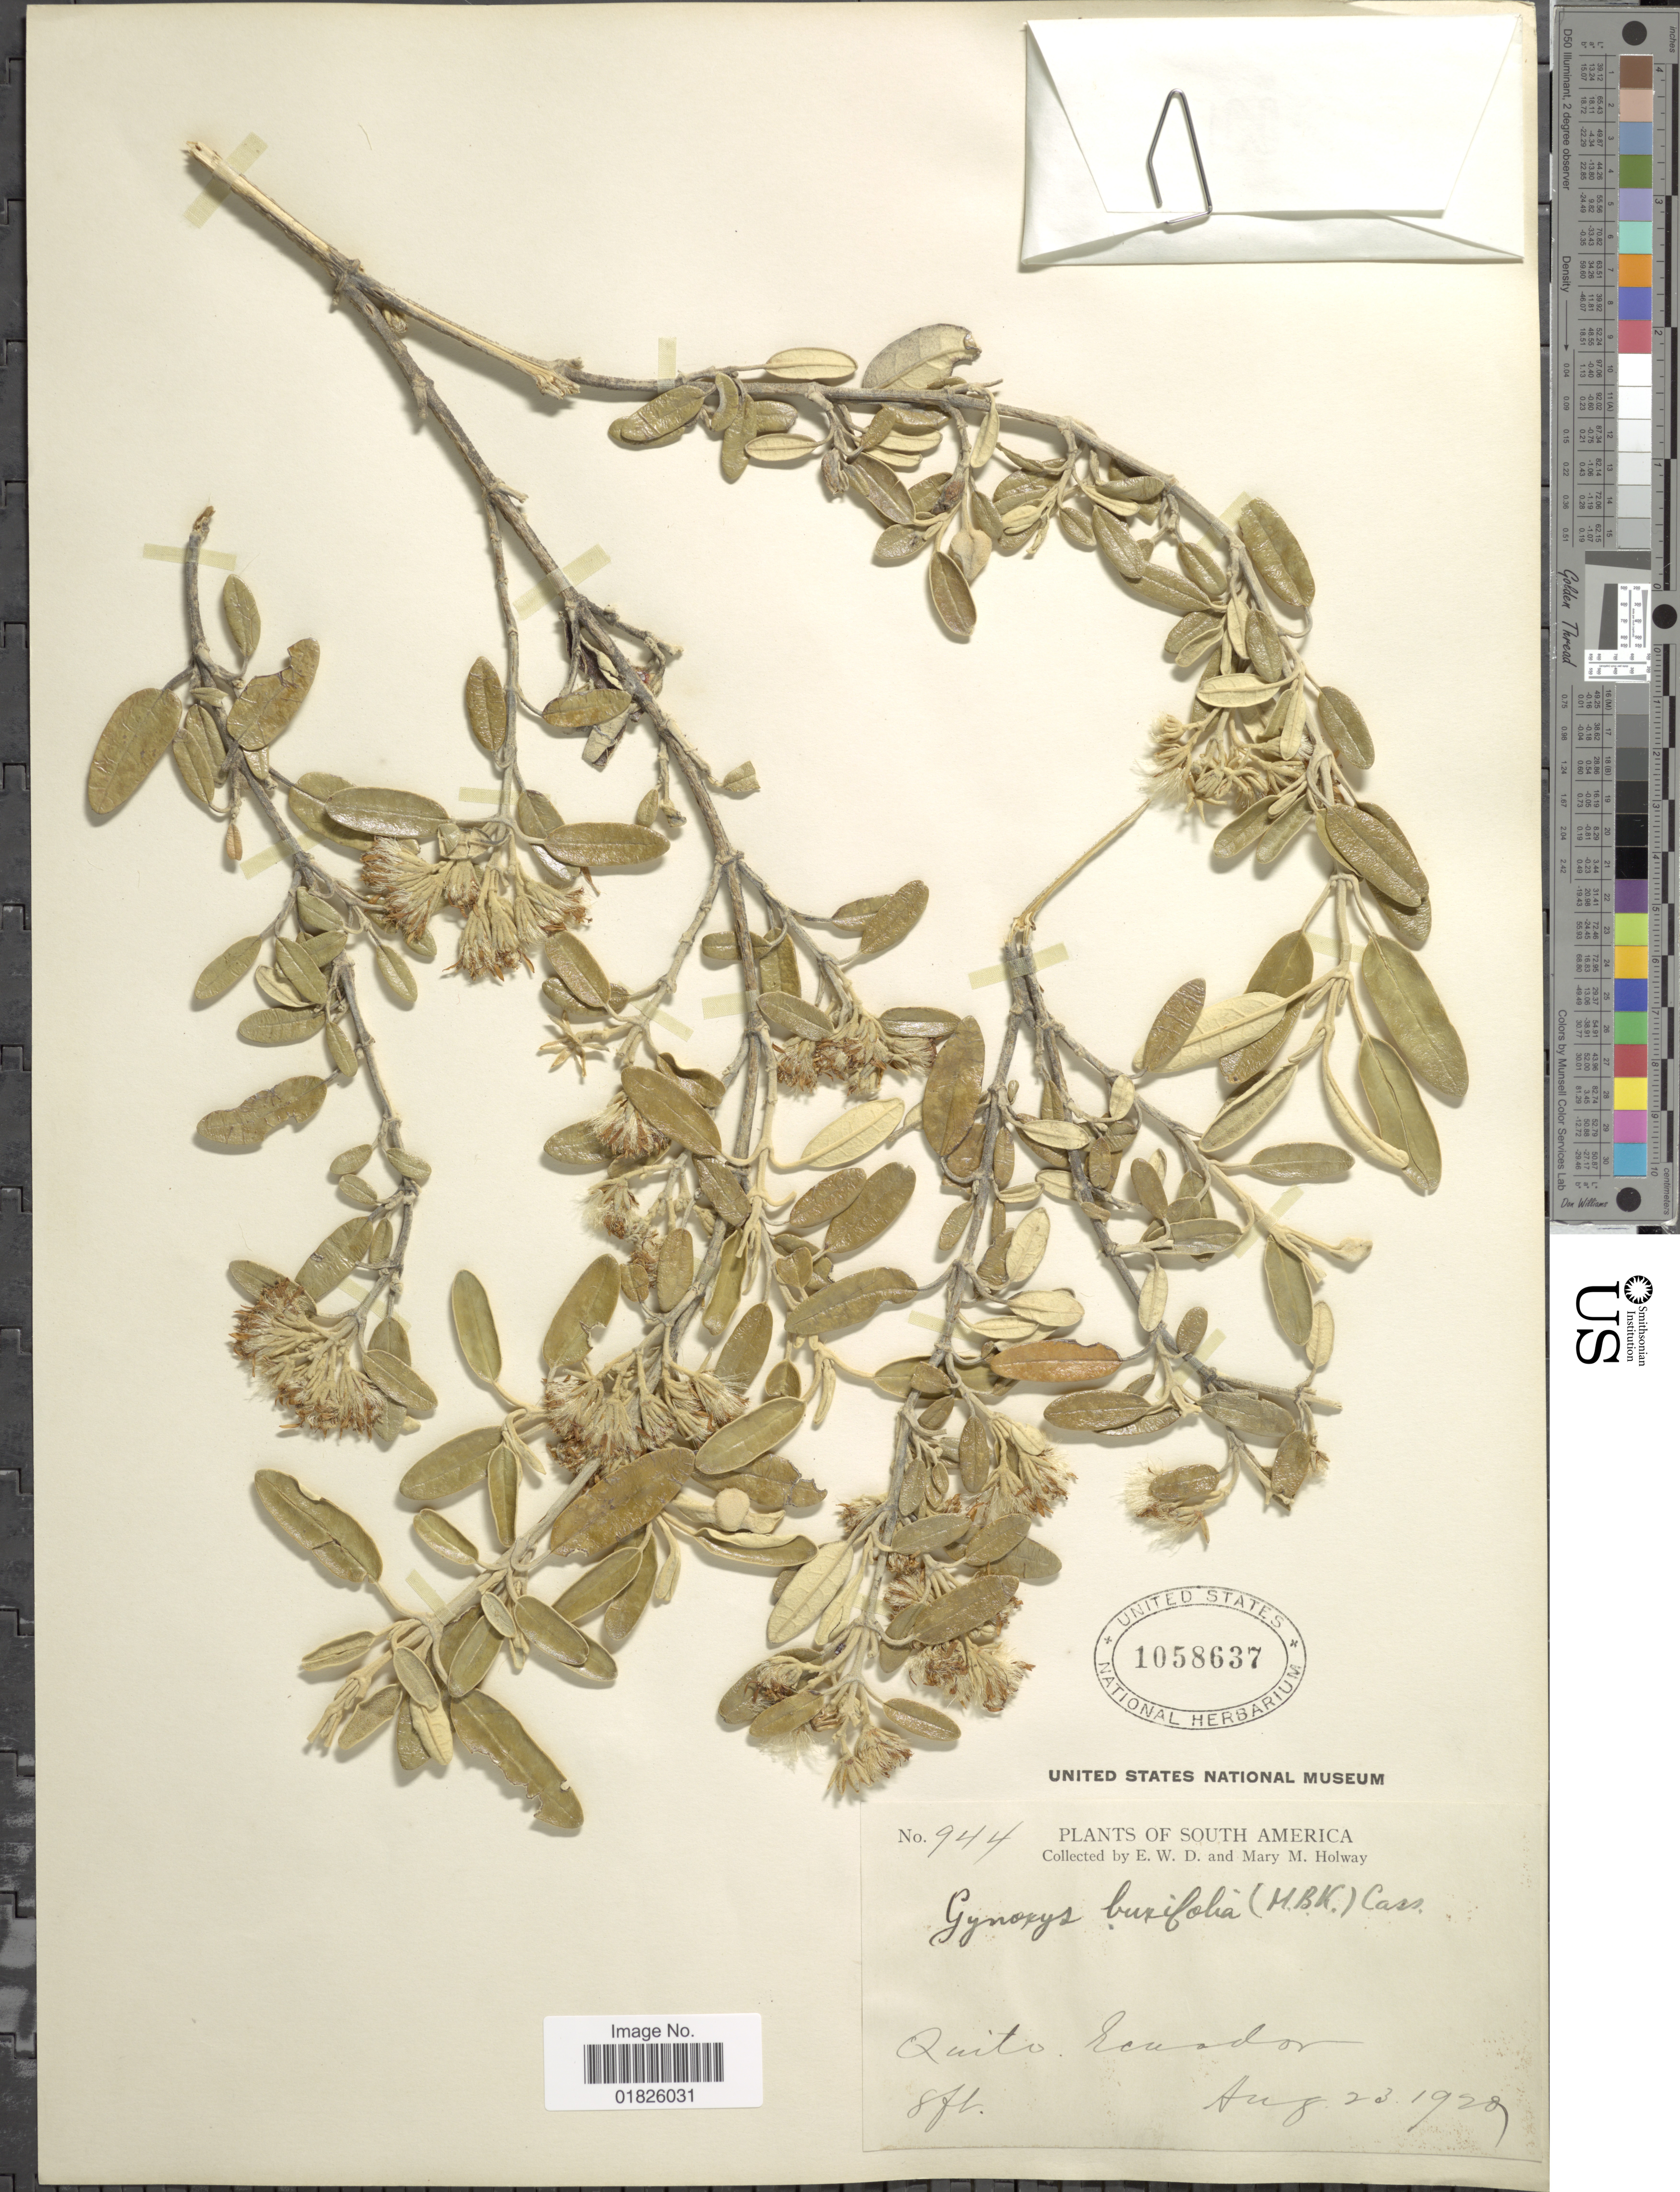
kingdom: Plantae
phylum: Tracheophyta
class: Magnoliopsida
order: Asterales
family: Asteraceae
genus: Gynoxys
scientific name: Gynoxys buxifolia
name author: (Kunth) Cass.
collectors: E. W. D. Holway & M. M. Holway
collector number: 944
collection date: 1928-08-23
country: Ecuador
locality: Quito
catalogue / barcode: US 1058637